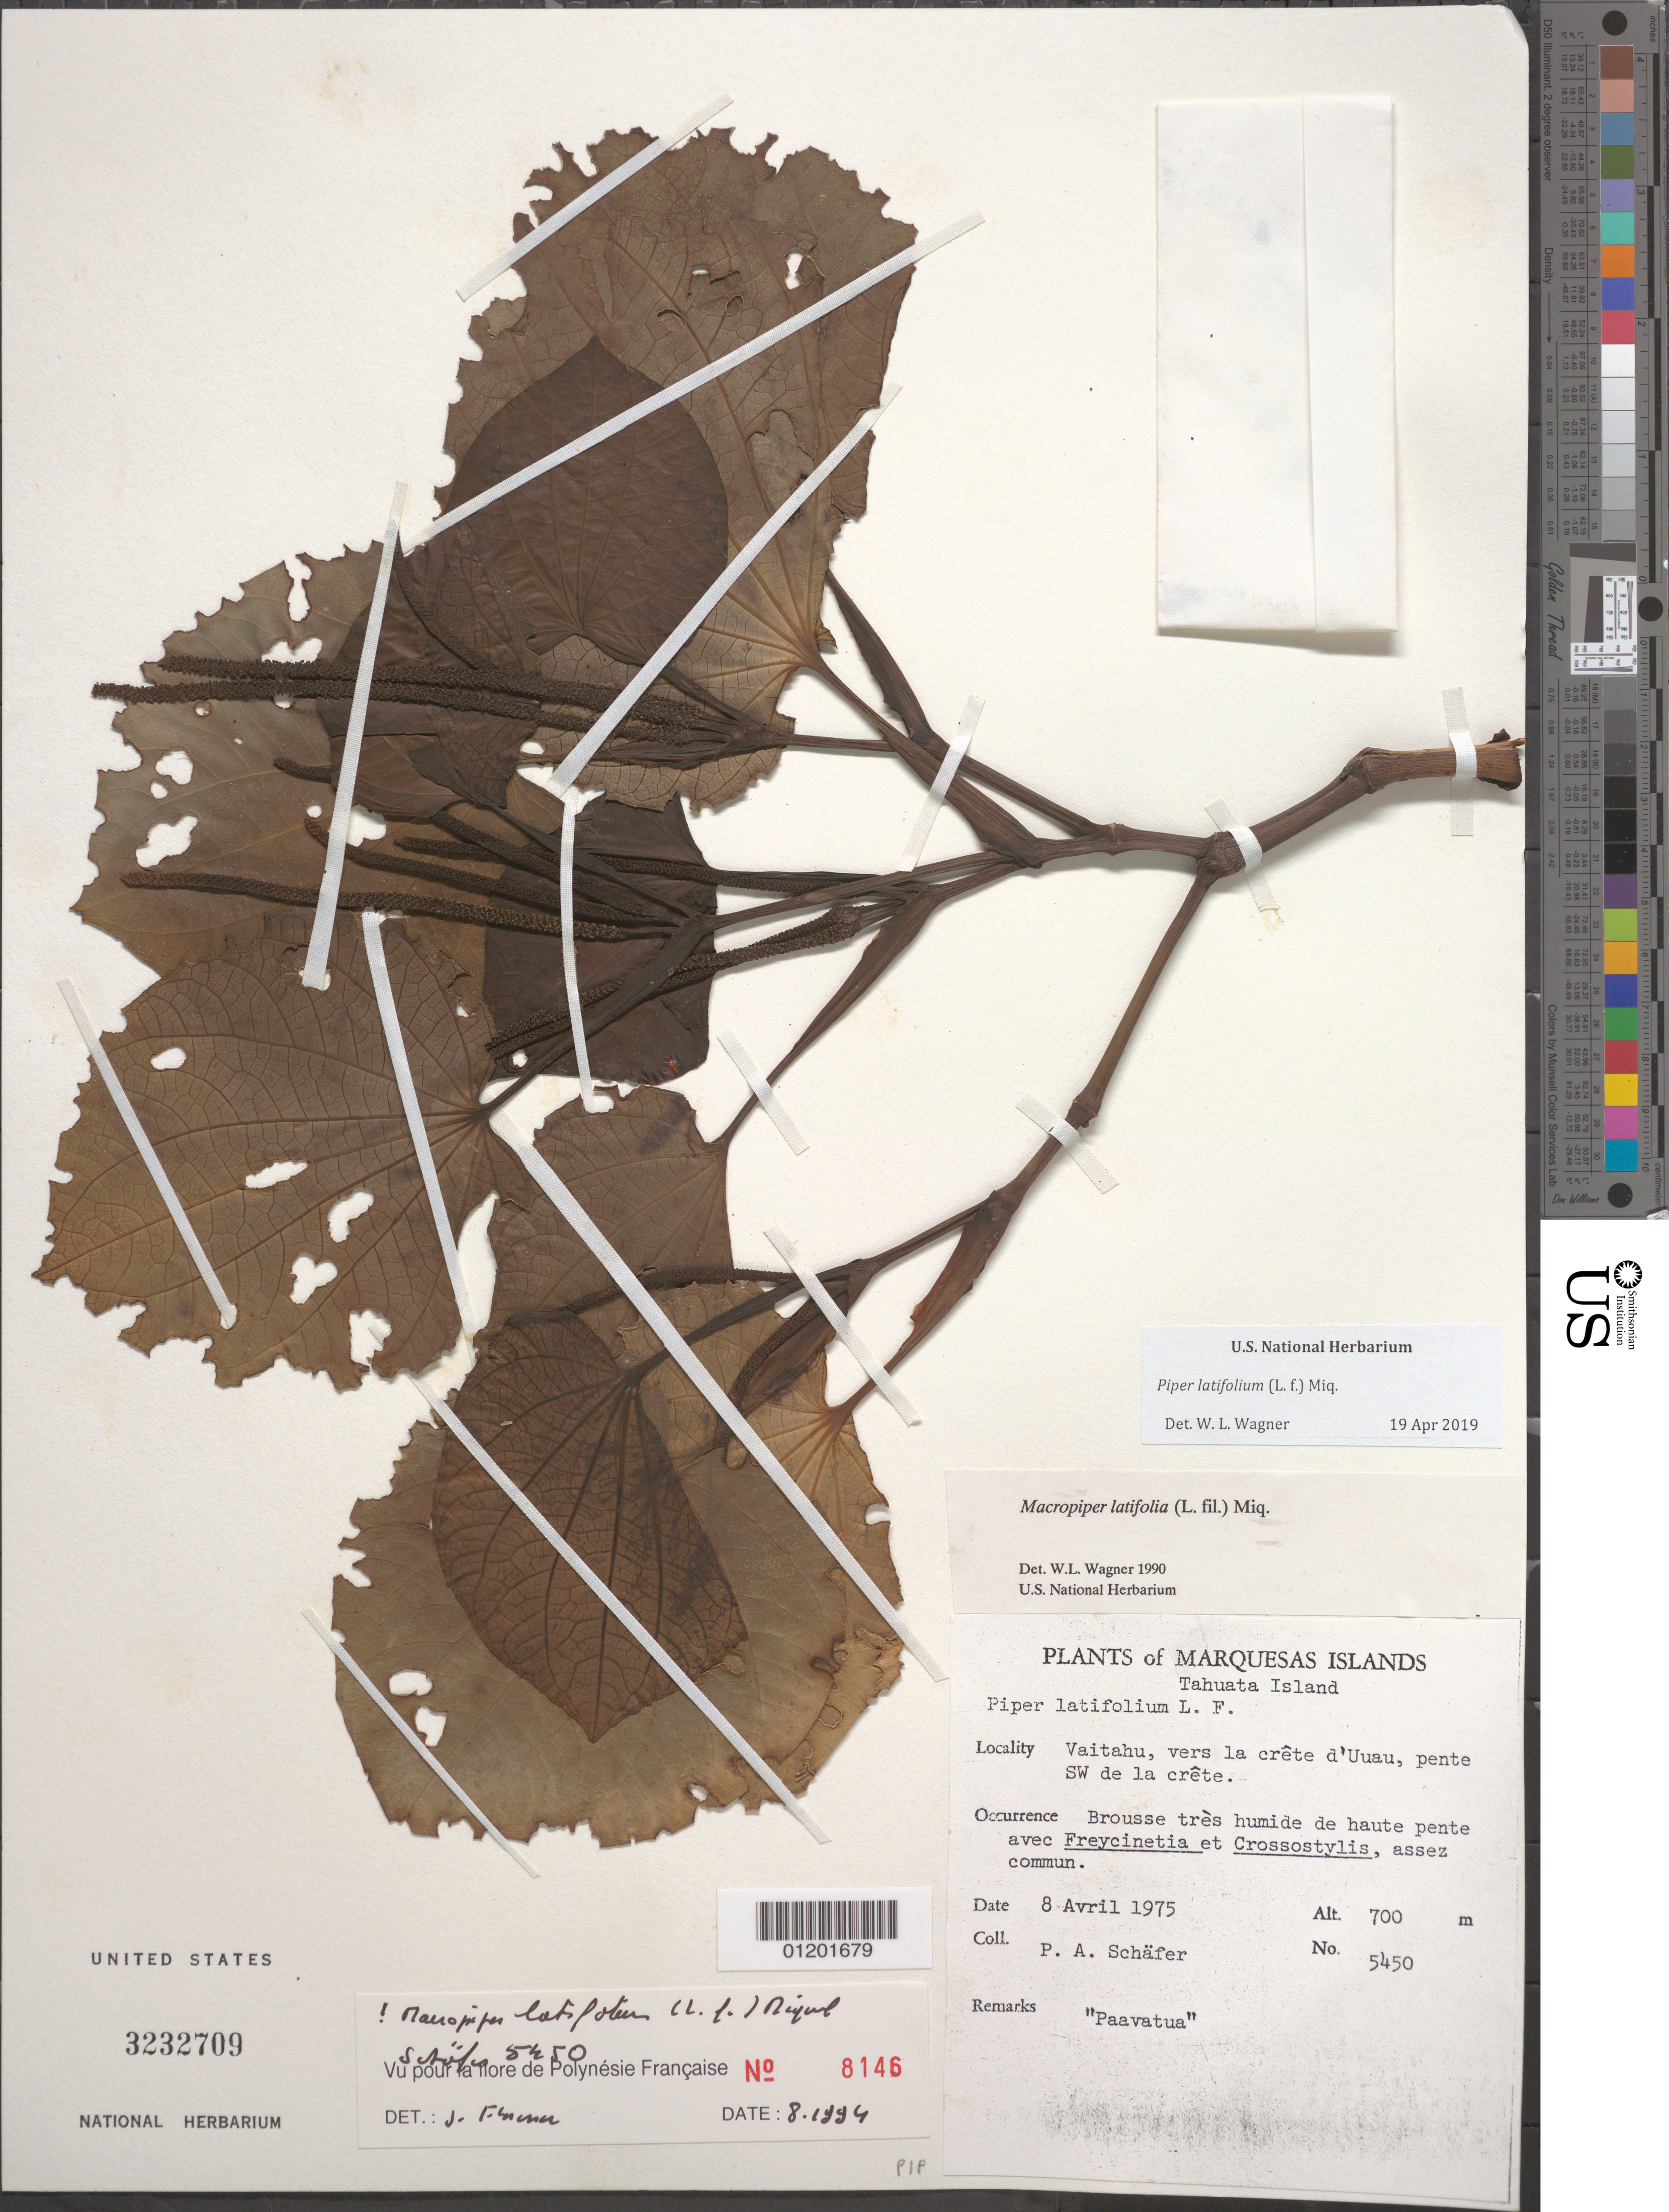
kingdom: Plantae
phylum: Tracheophyta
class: Magnoliopsida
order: Piperales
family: Piperaceae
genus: Piper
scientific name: Piper latifolium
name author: L. f.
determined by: Wagner, W. L., (BOT), Smithsonian Institution - National Museum of Natural History (UNITED STATES)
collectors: P. A. Schäfer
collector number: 5450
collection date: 1975-04-08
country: French Polynesia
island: Tahuata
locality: Vaitahu, vers la crête d'Uuau, pente SW de la crête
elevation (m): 700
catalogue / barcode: US 3232709